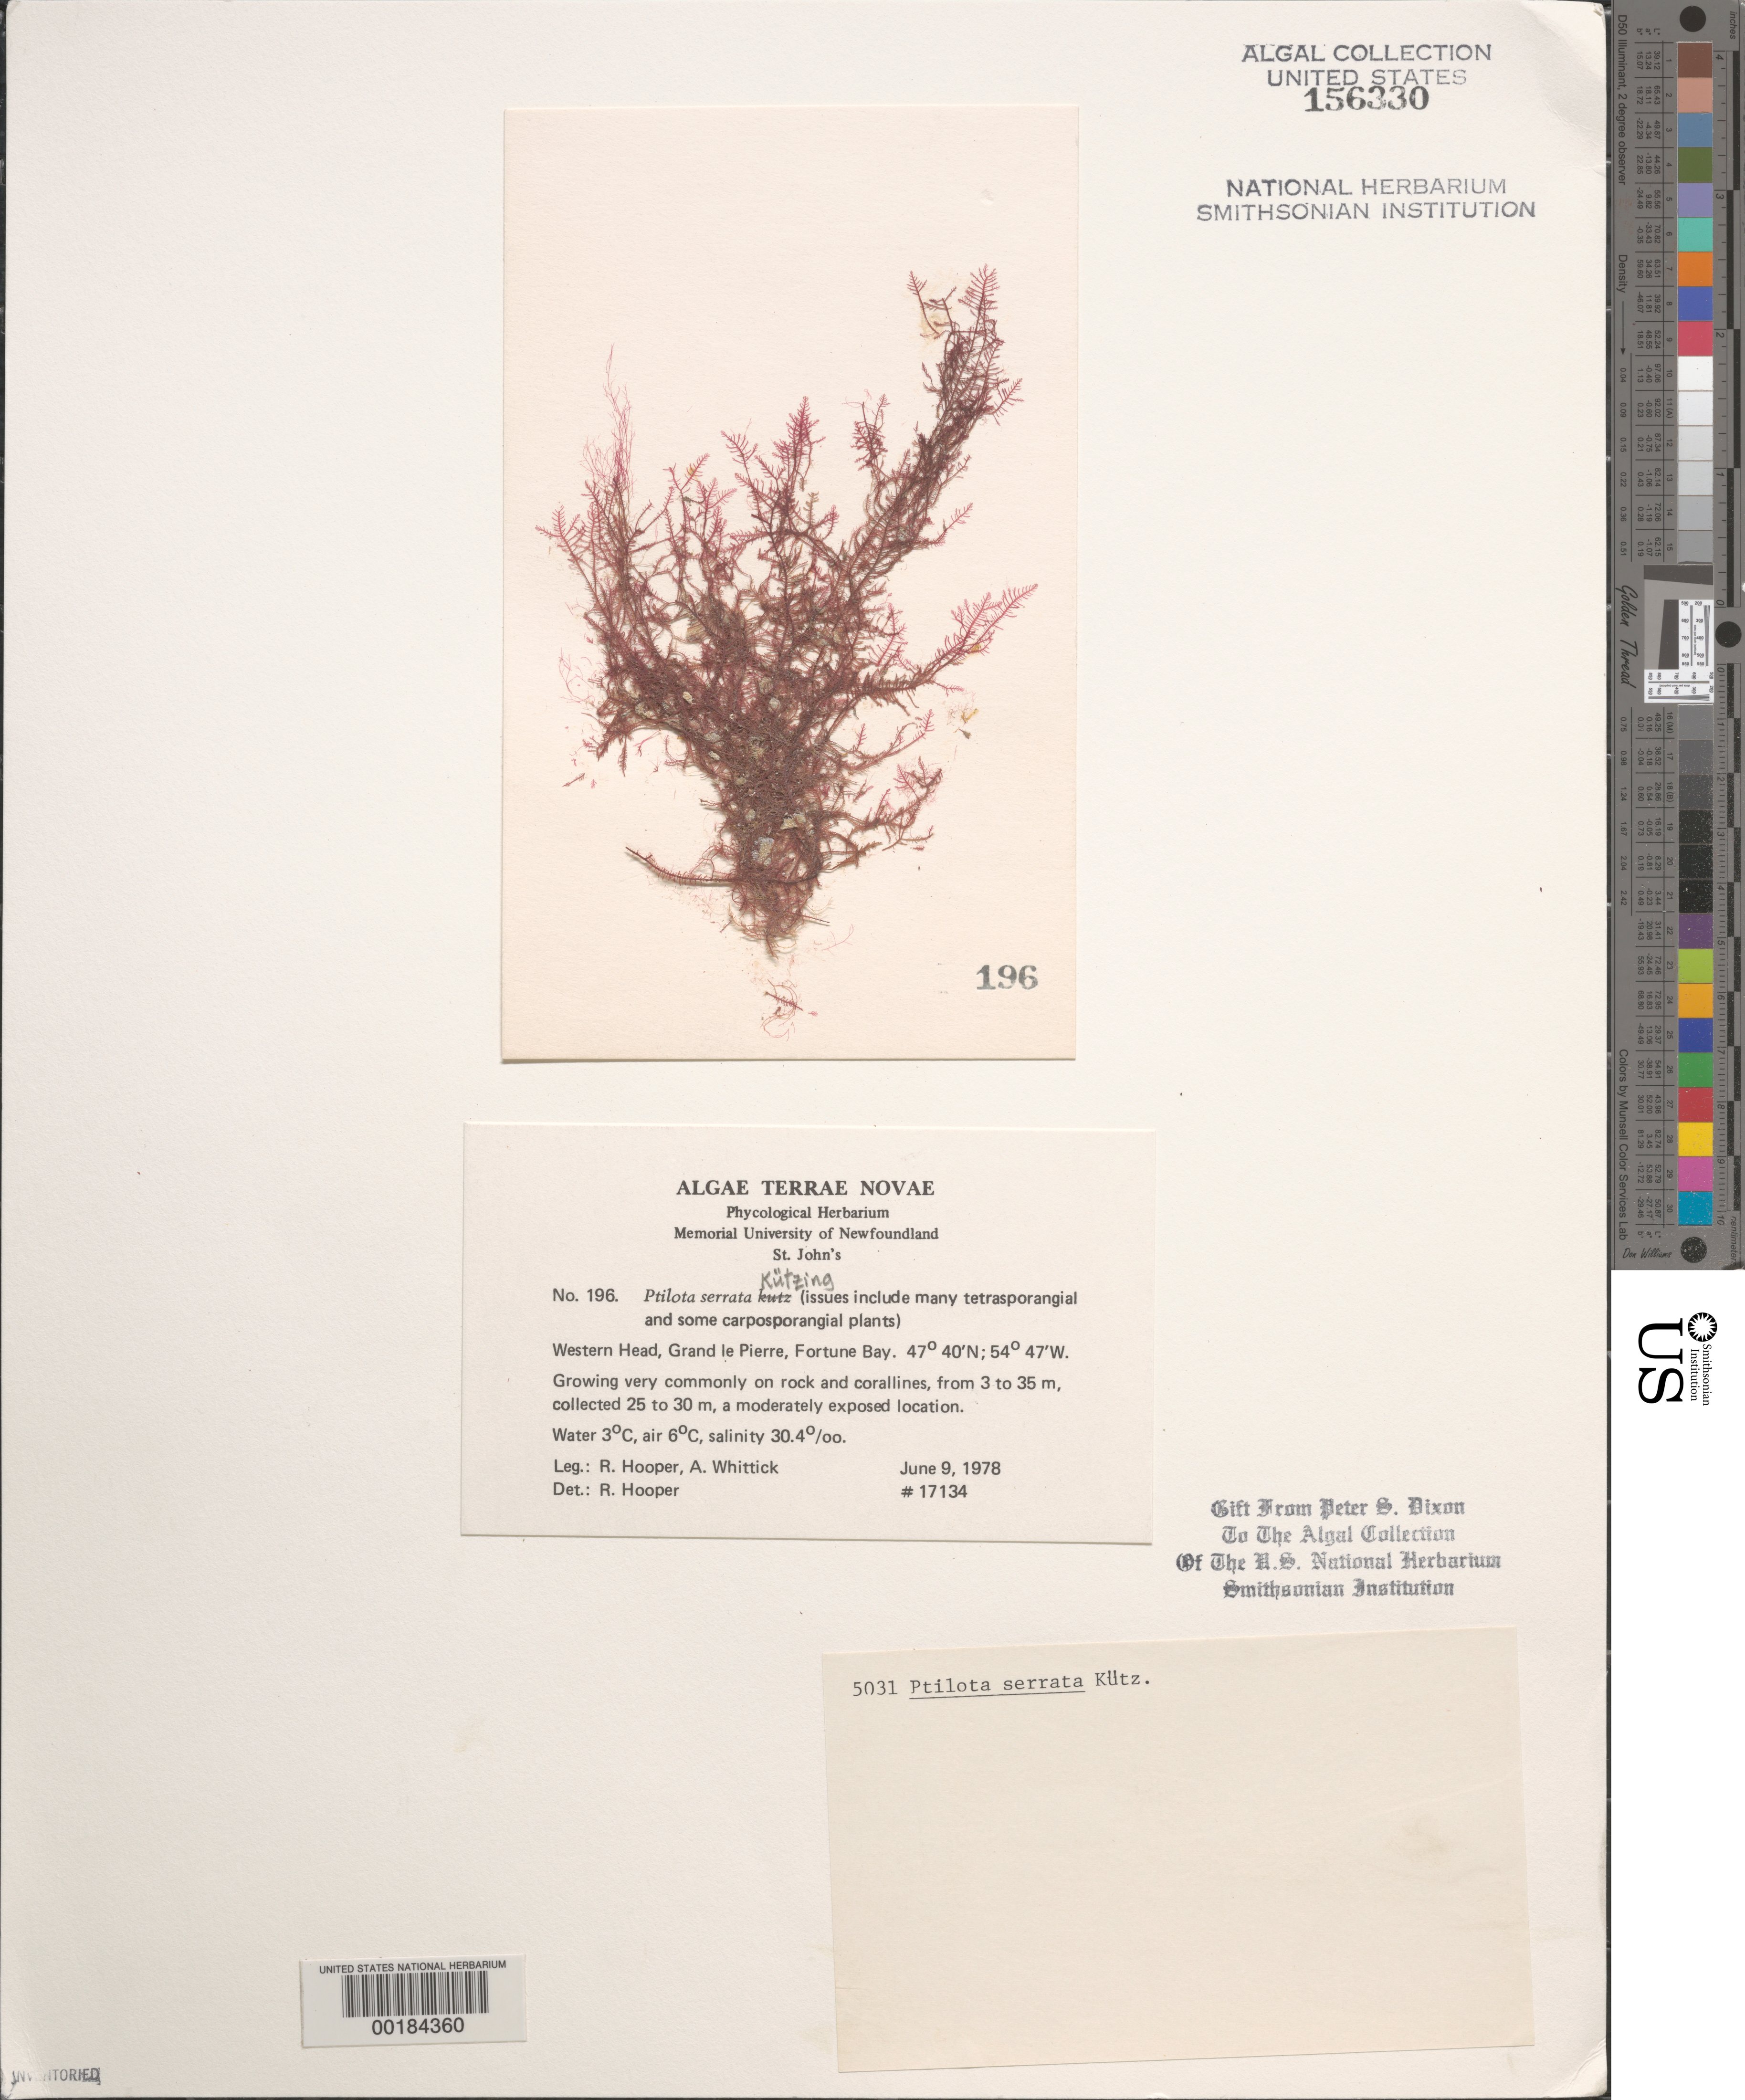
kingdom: Plantae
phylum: Rhodophyta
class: Florideophyceae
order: Ceramiales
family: Wrangeliaceae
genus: Ptilota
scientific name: Ptilota serrata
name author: Kützing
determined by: Hooper, R. G.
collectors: R. G. Hooper & A. Whittick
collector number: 17134 & PSD 5031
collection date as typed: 09 Jun 1978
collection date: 1978-06-09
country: Canada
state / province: Newfoundland and Labrador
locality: Western Head, Grand le Pierre, Fortune Bay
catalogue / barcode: US 156330